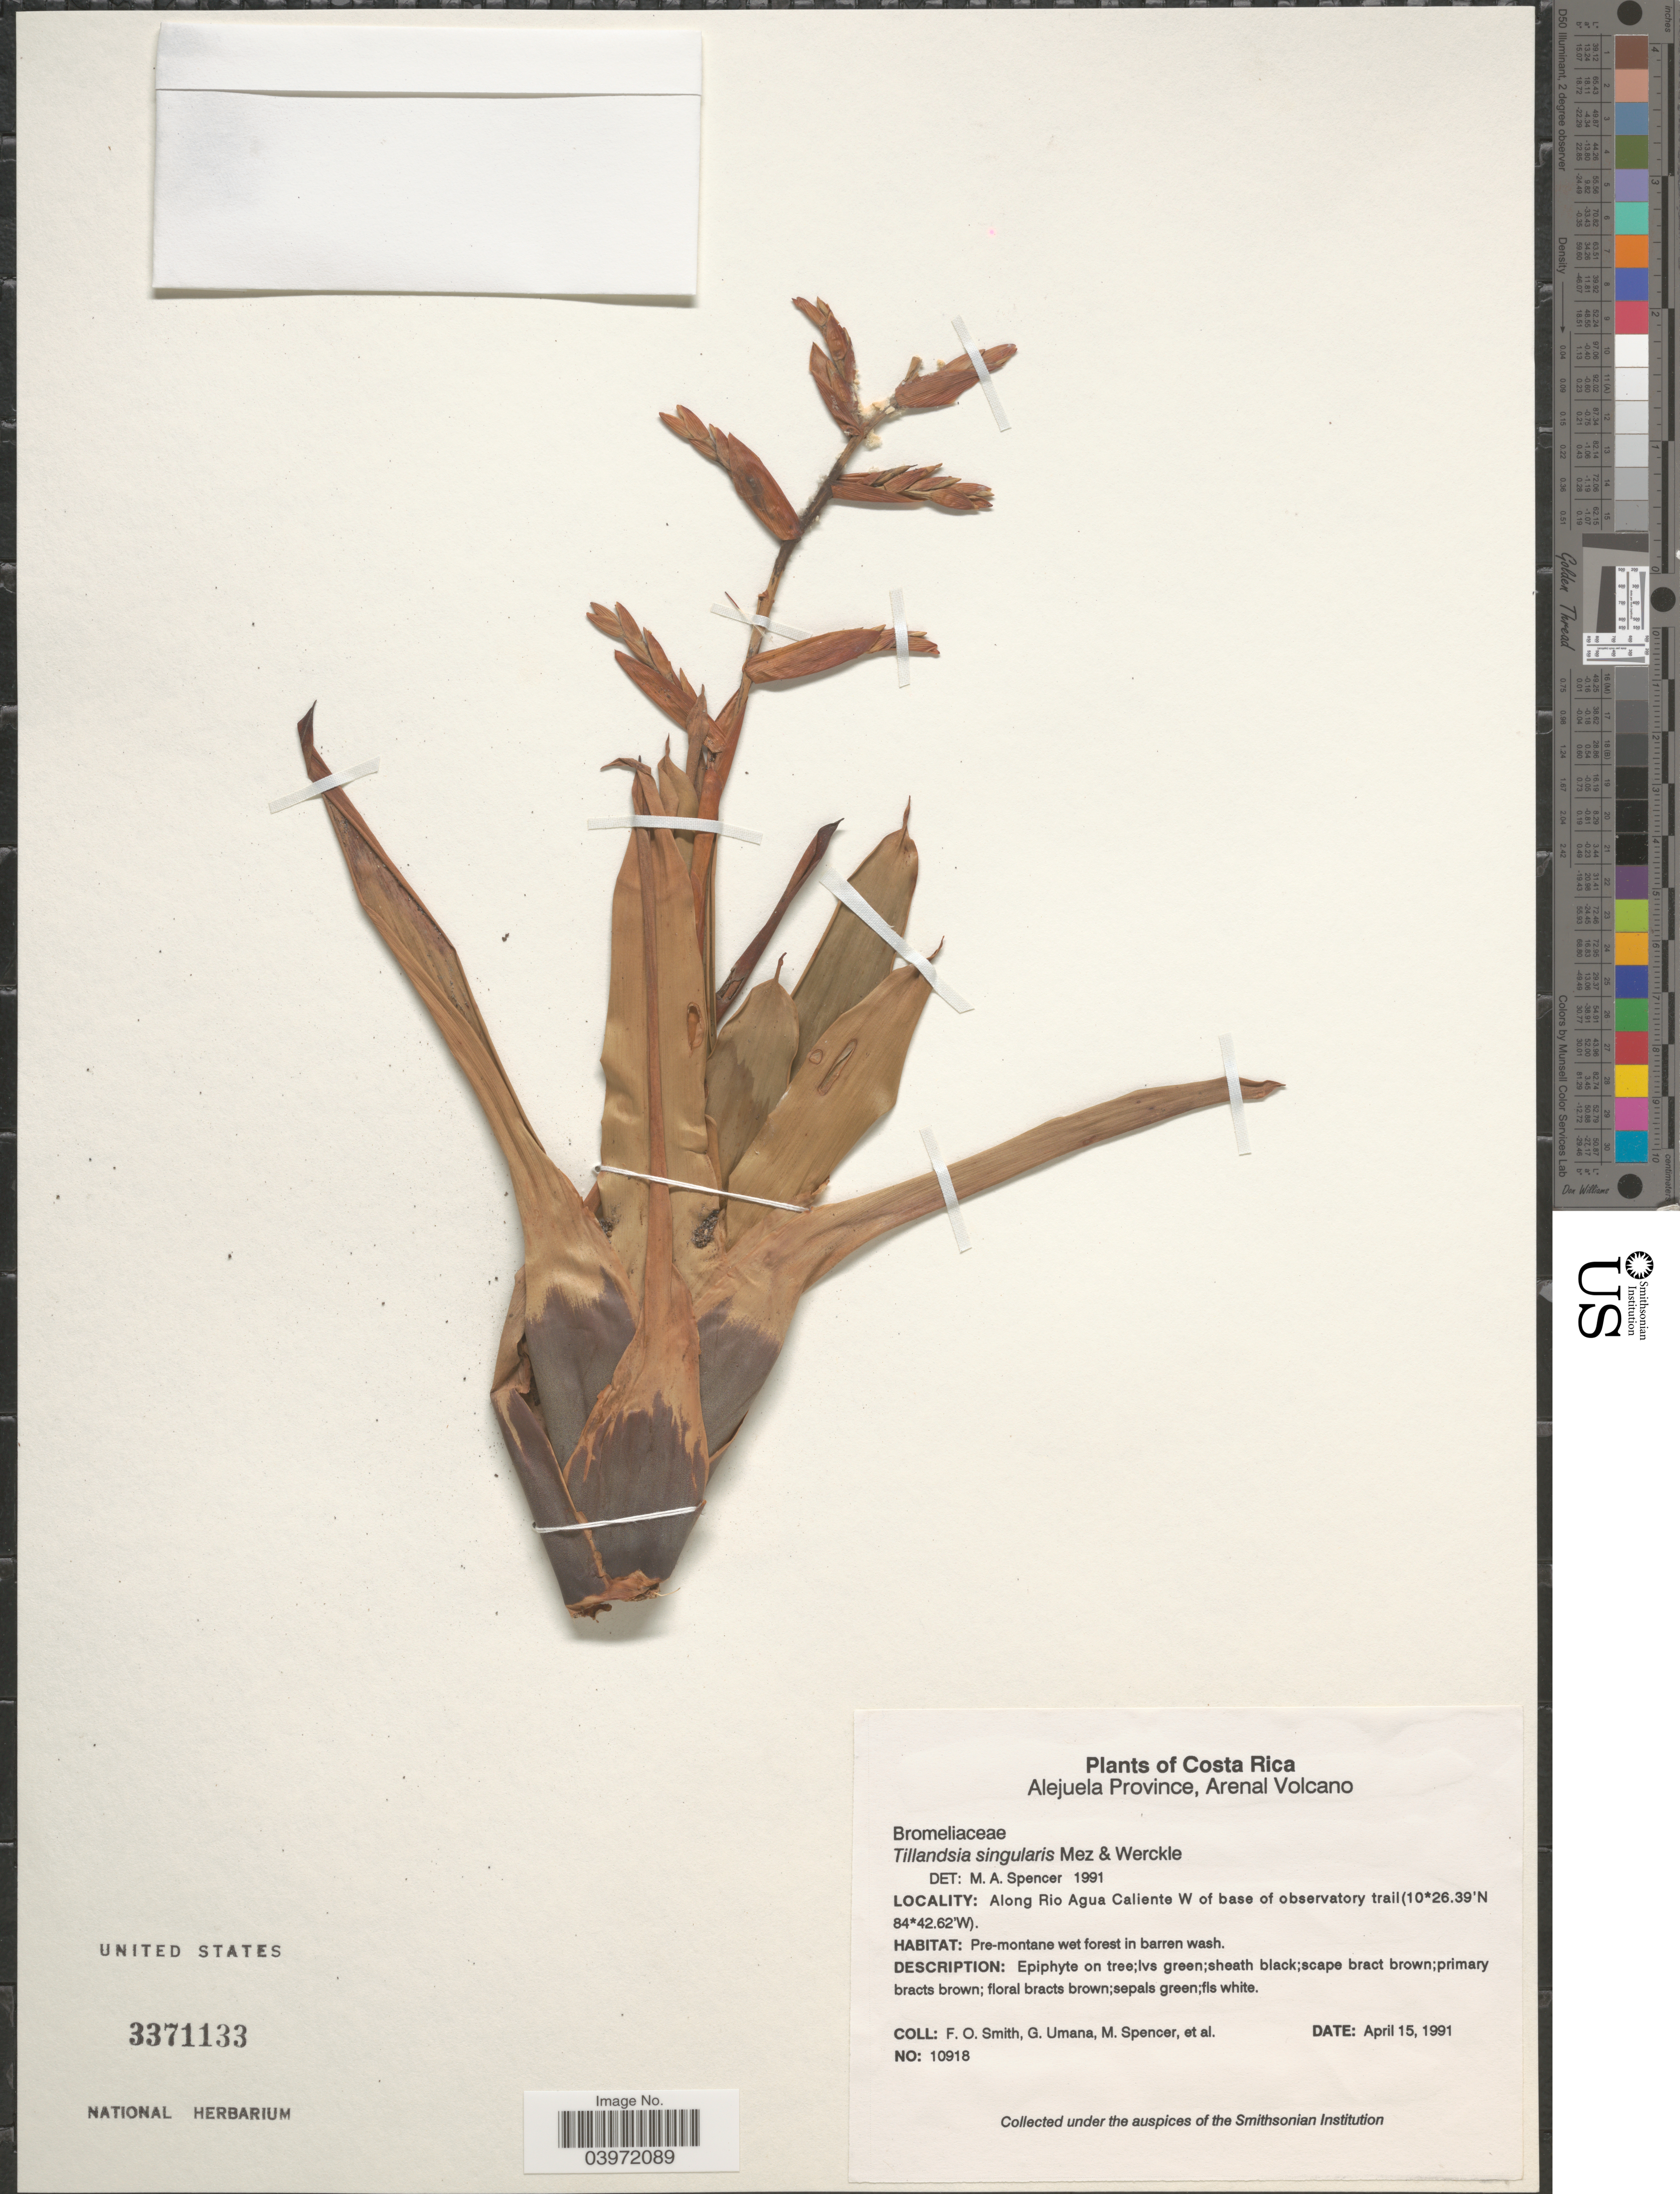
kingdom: Plantae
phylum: Tracheophyta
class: Liliopsida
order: Poales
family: Bromeliaceae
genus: Tillandsia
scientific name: Tillandsia singularis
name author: Mez & Wercklé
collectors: F. Smith, G. Umana, M. Spencer & et al.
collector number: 10918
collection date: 1991-04-15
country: Costa Rica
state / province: Alajuela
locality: Arenal Volcano. Along Rio Agua Caliente W of base of observatory trail.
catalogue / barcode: US 3371133